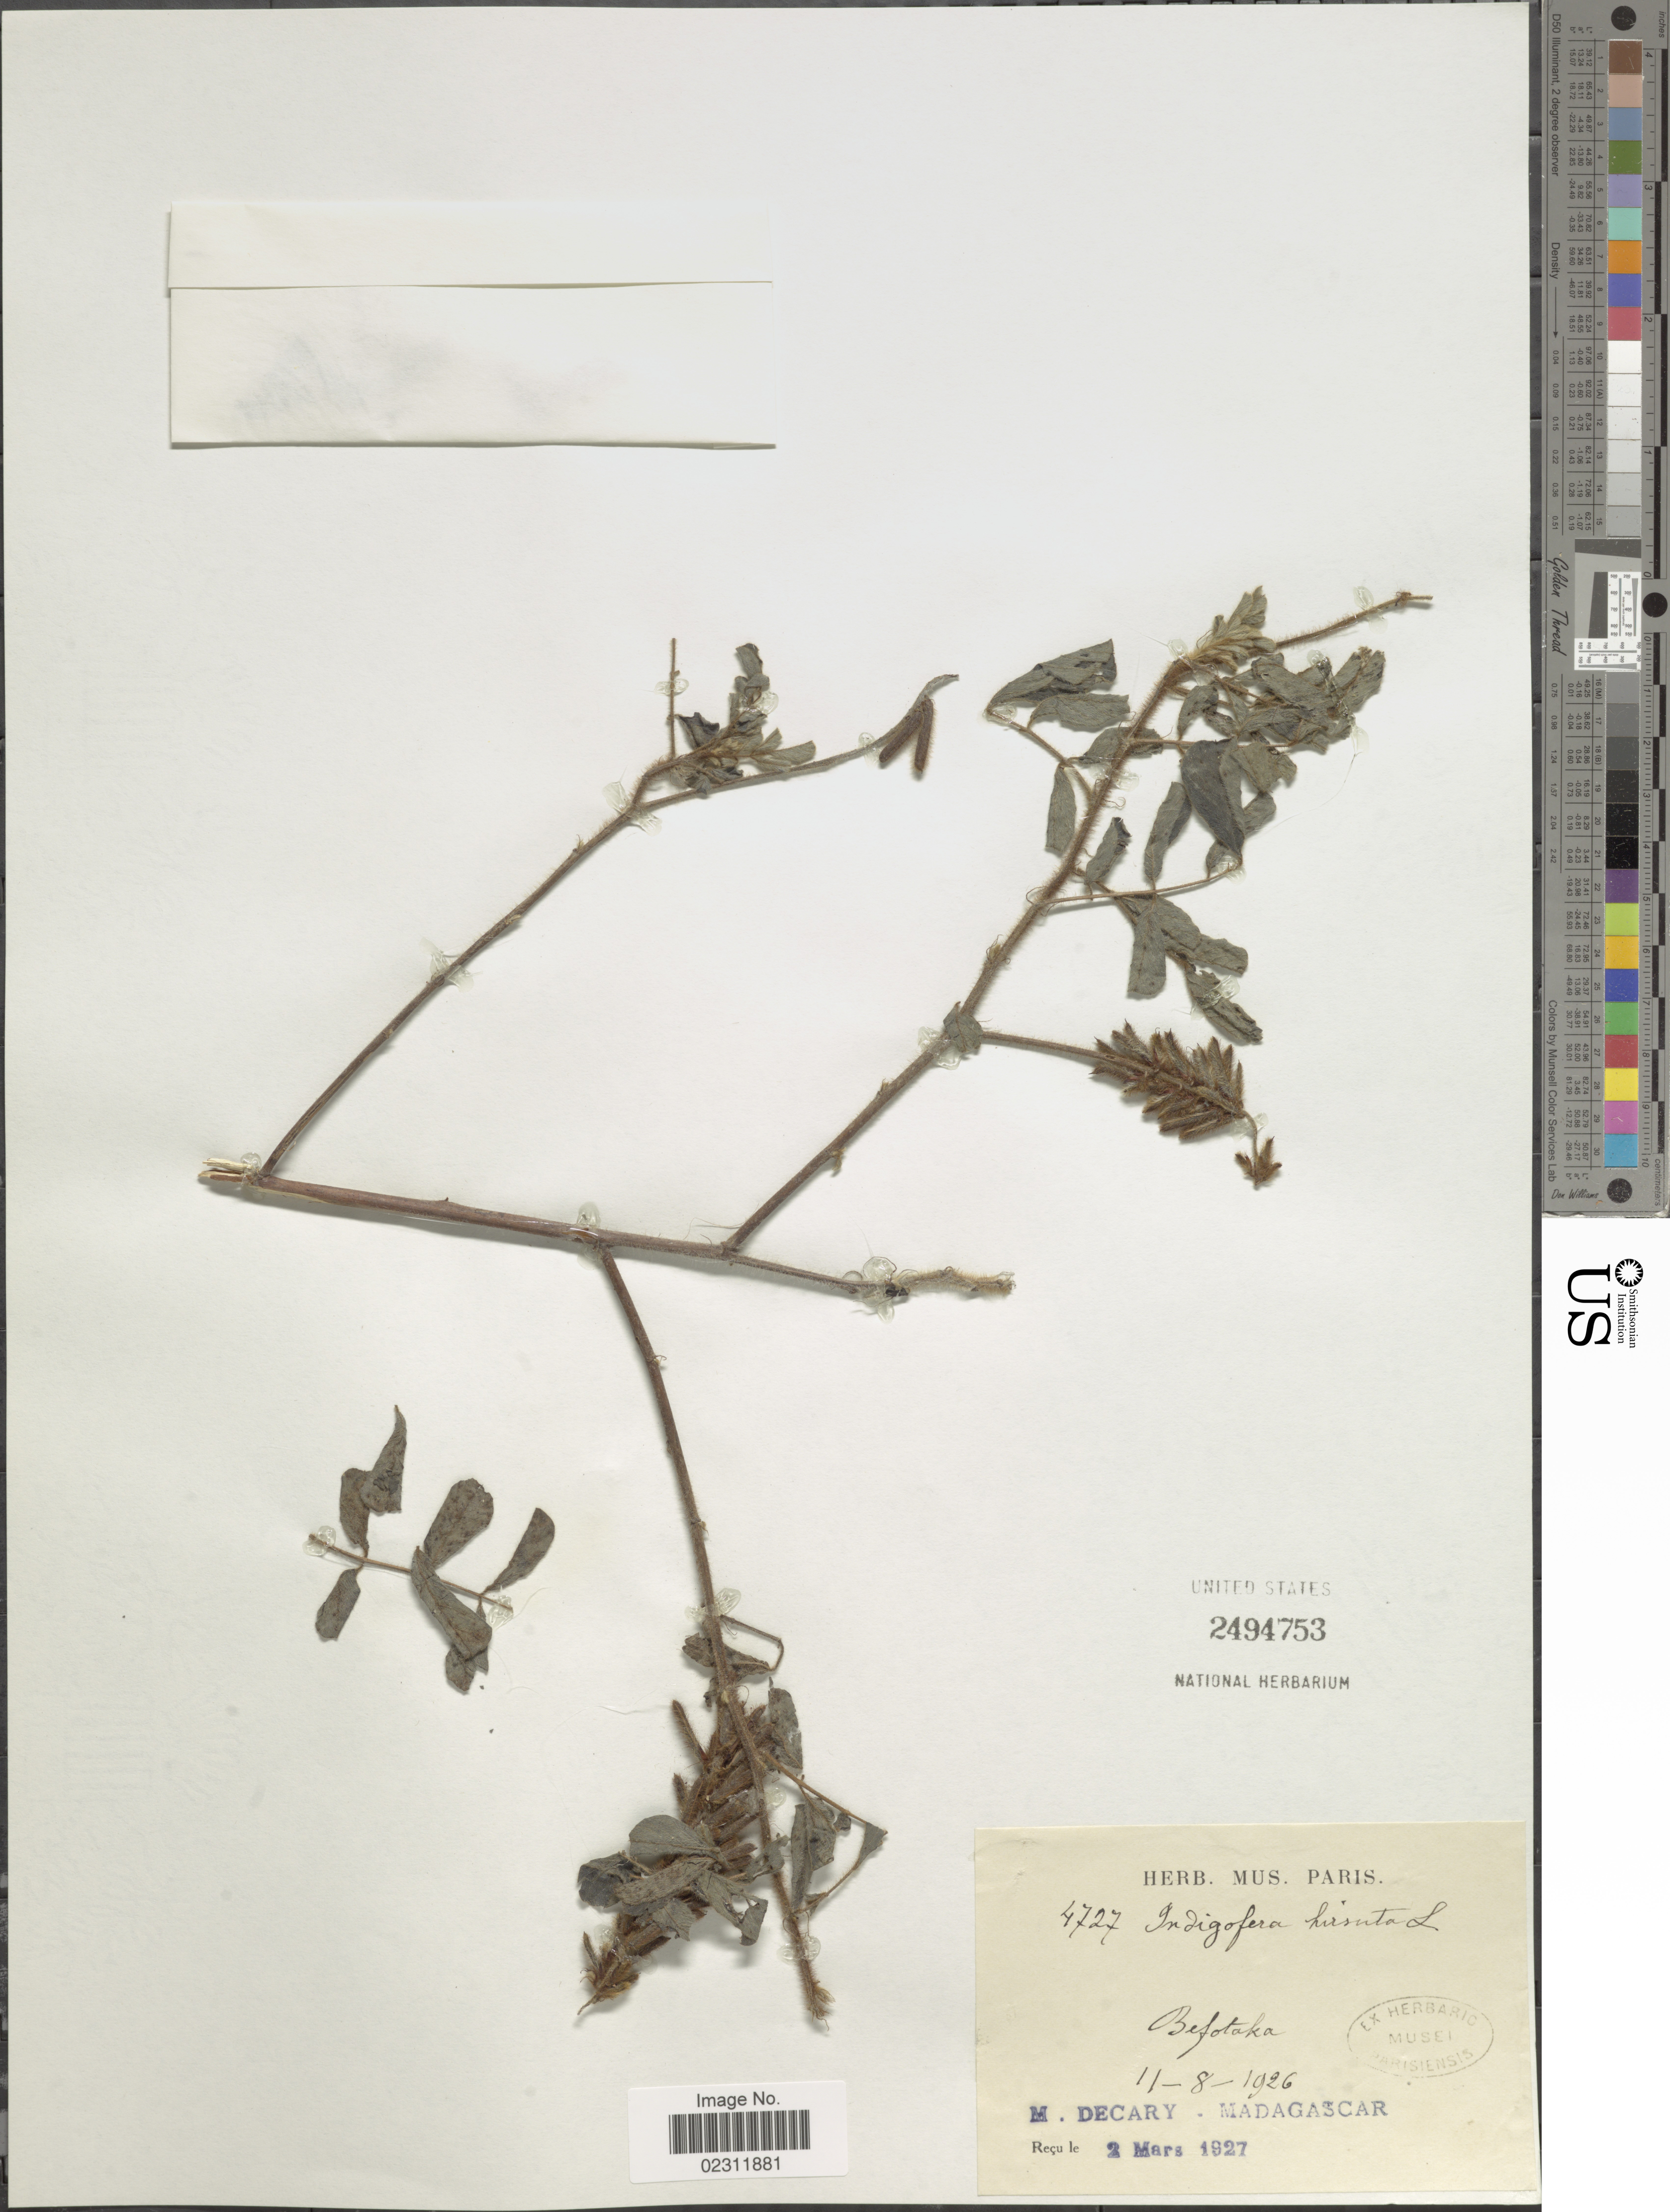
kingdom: Plantae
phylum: Tracheophyta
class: Magnoliopsida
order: Fabales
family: Fabaceae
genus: Indigofera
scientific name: Indigofera hirsuta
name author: L.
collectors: R. Decary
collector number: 4727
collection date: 1926-08-11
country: Madagascar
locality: Befotaka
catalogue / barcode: US 2494753